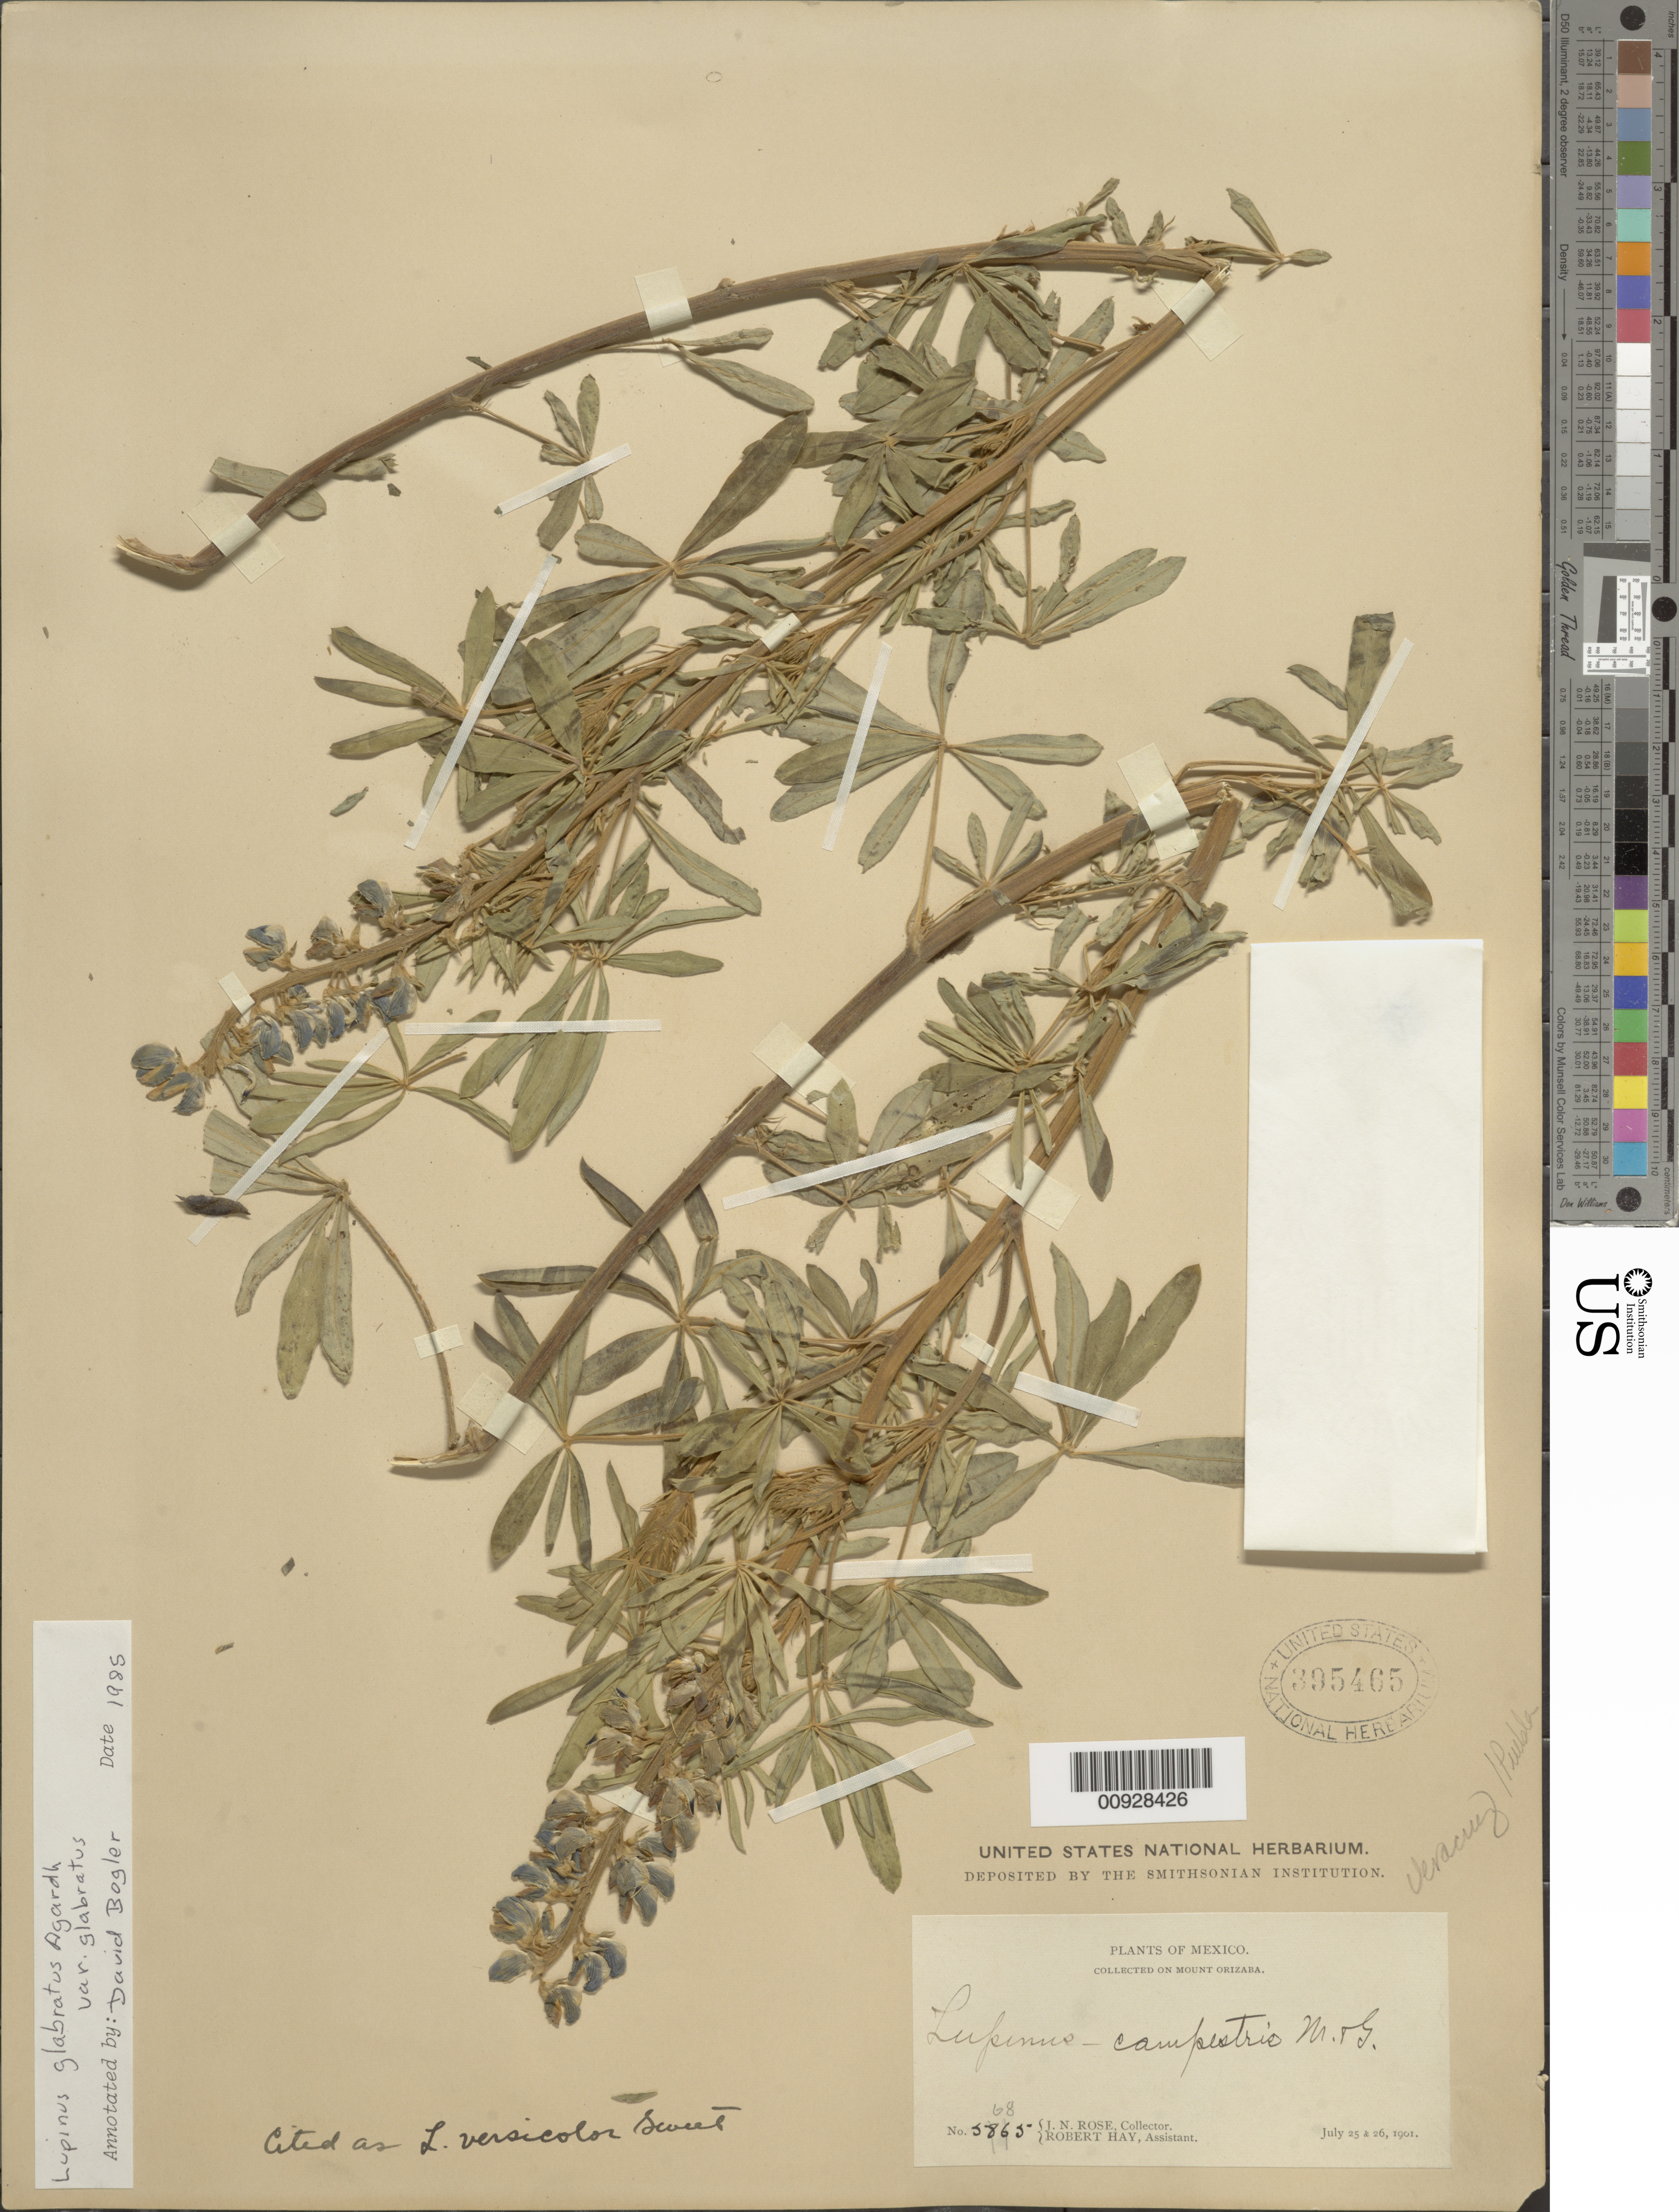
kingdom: Plantae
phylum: Tracheophyta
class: Magnoliopsida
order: Fabales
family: Fabaceae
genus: Lupinus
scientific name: Lupinus glabratus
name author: J. Agardh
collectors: J. N. Rose & R. Hay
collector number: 5685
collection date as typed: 25 Jul 1901 to 26 Jul 1901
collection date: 1901-07-25/1901-07-26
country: Mexico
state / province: Puebla / Veracruz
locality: Mount Orizaba.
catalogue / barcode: US 395465